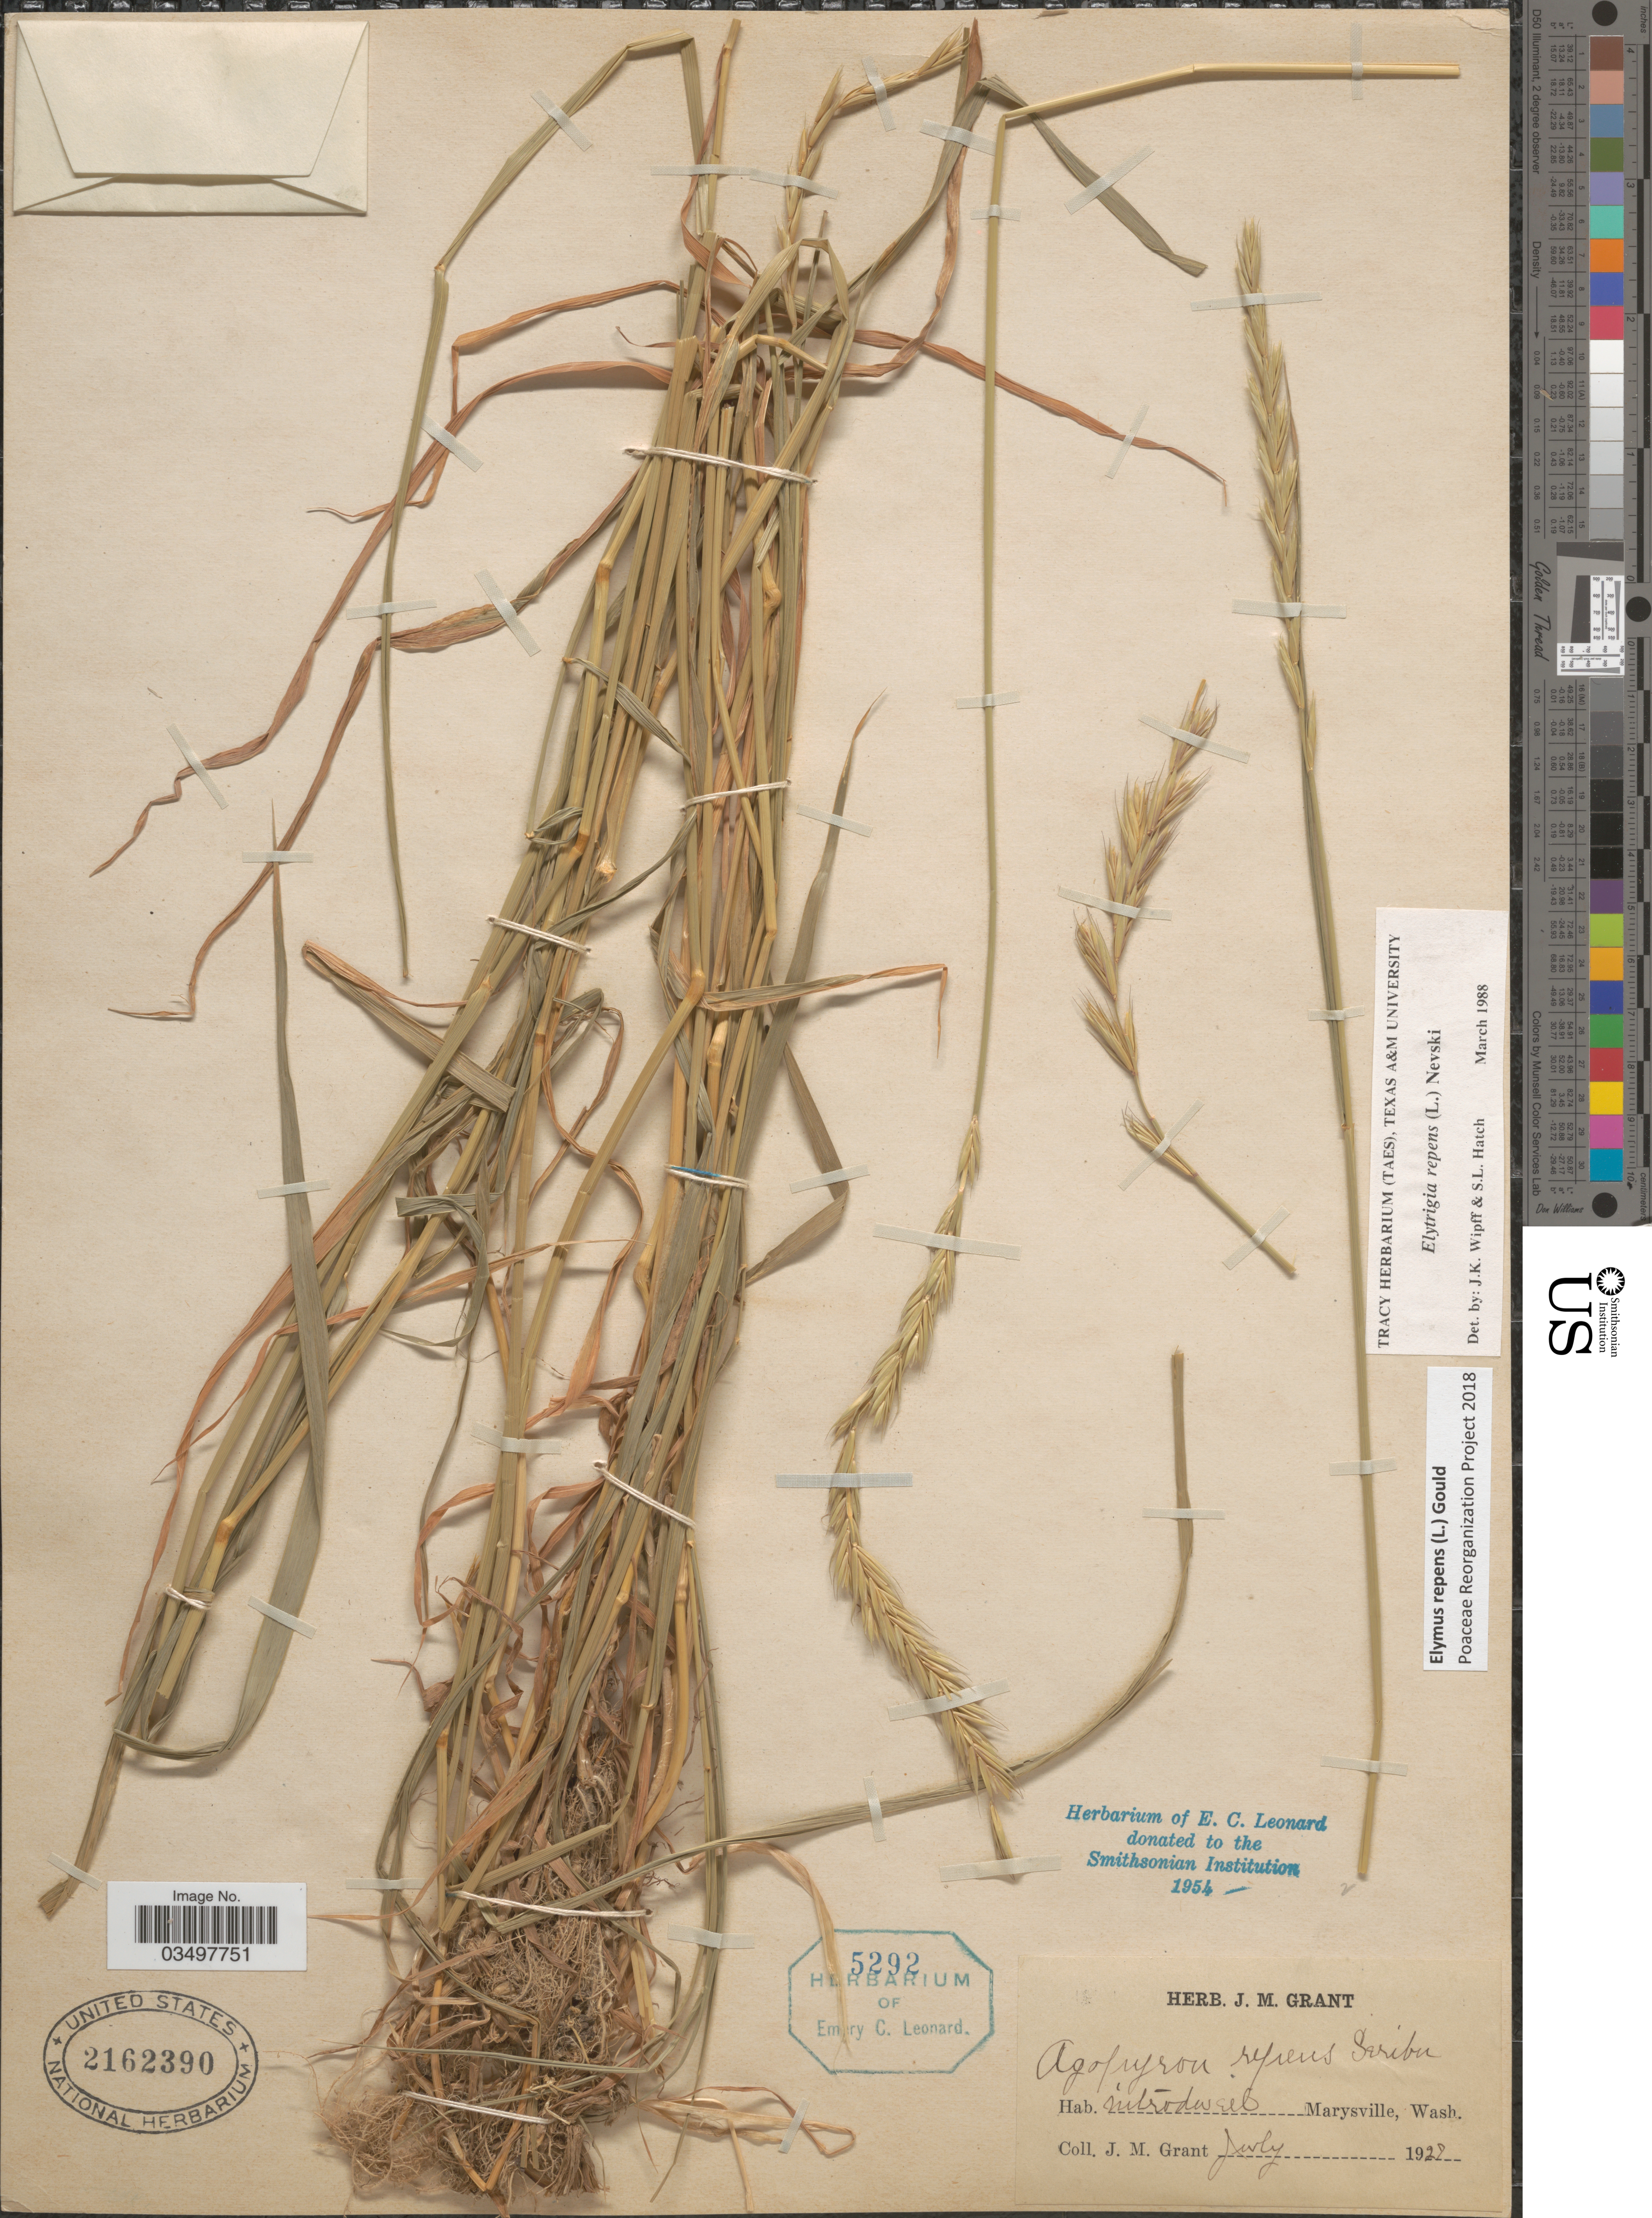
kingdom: Plantae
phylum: Tracheophyta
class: Liliopsida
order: Poales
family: Poaceae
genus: Elymus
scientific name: Elymus repens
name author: (L.) Gould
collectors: J. M. Grant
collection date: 1927-07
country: United States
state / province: Washington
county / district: Snohomish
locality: Marysville.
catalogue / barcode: US 2162390